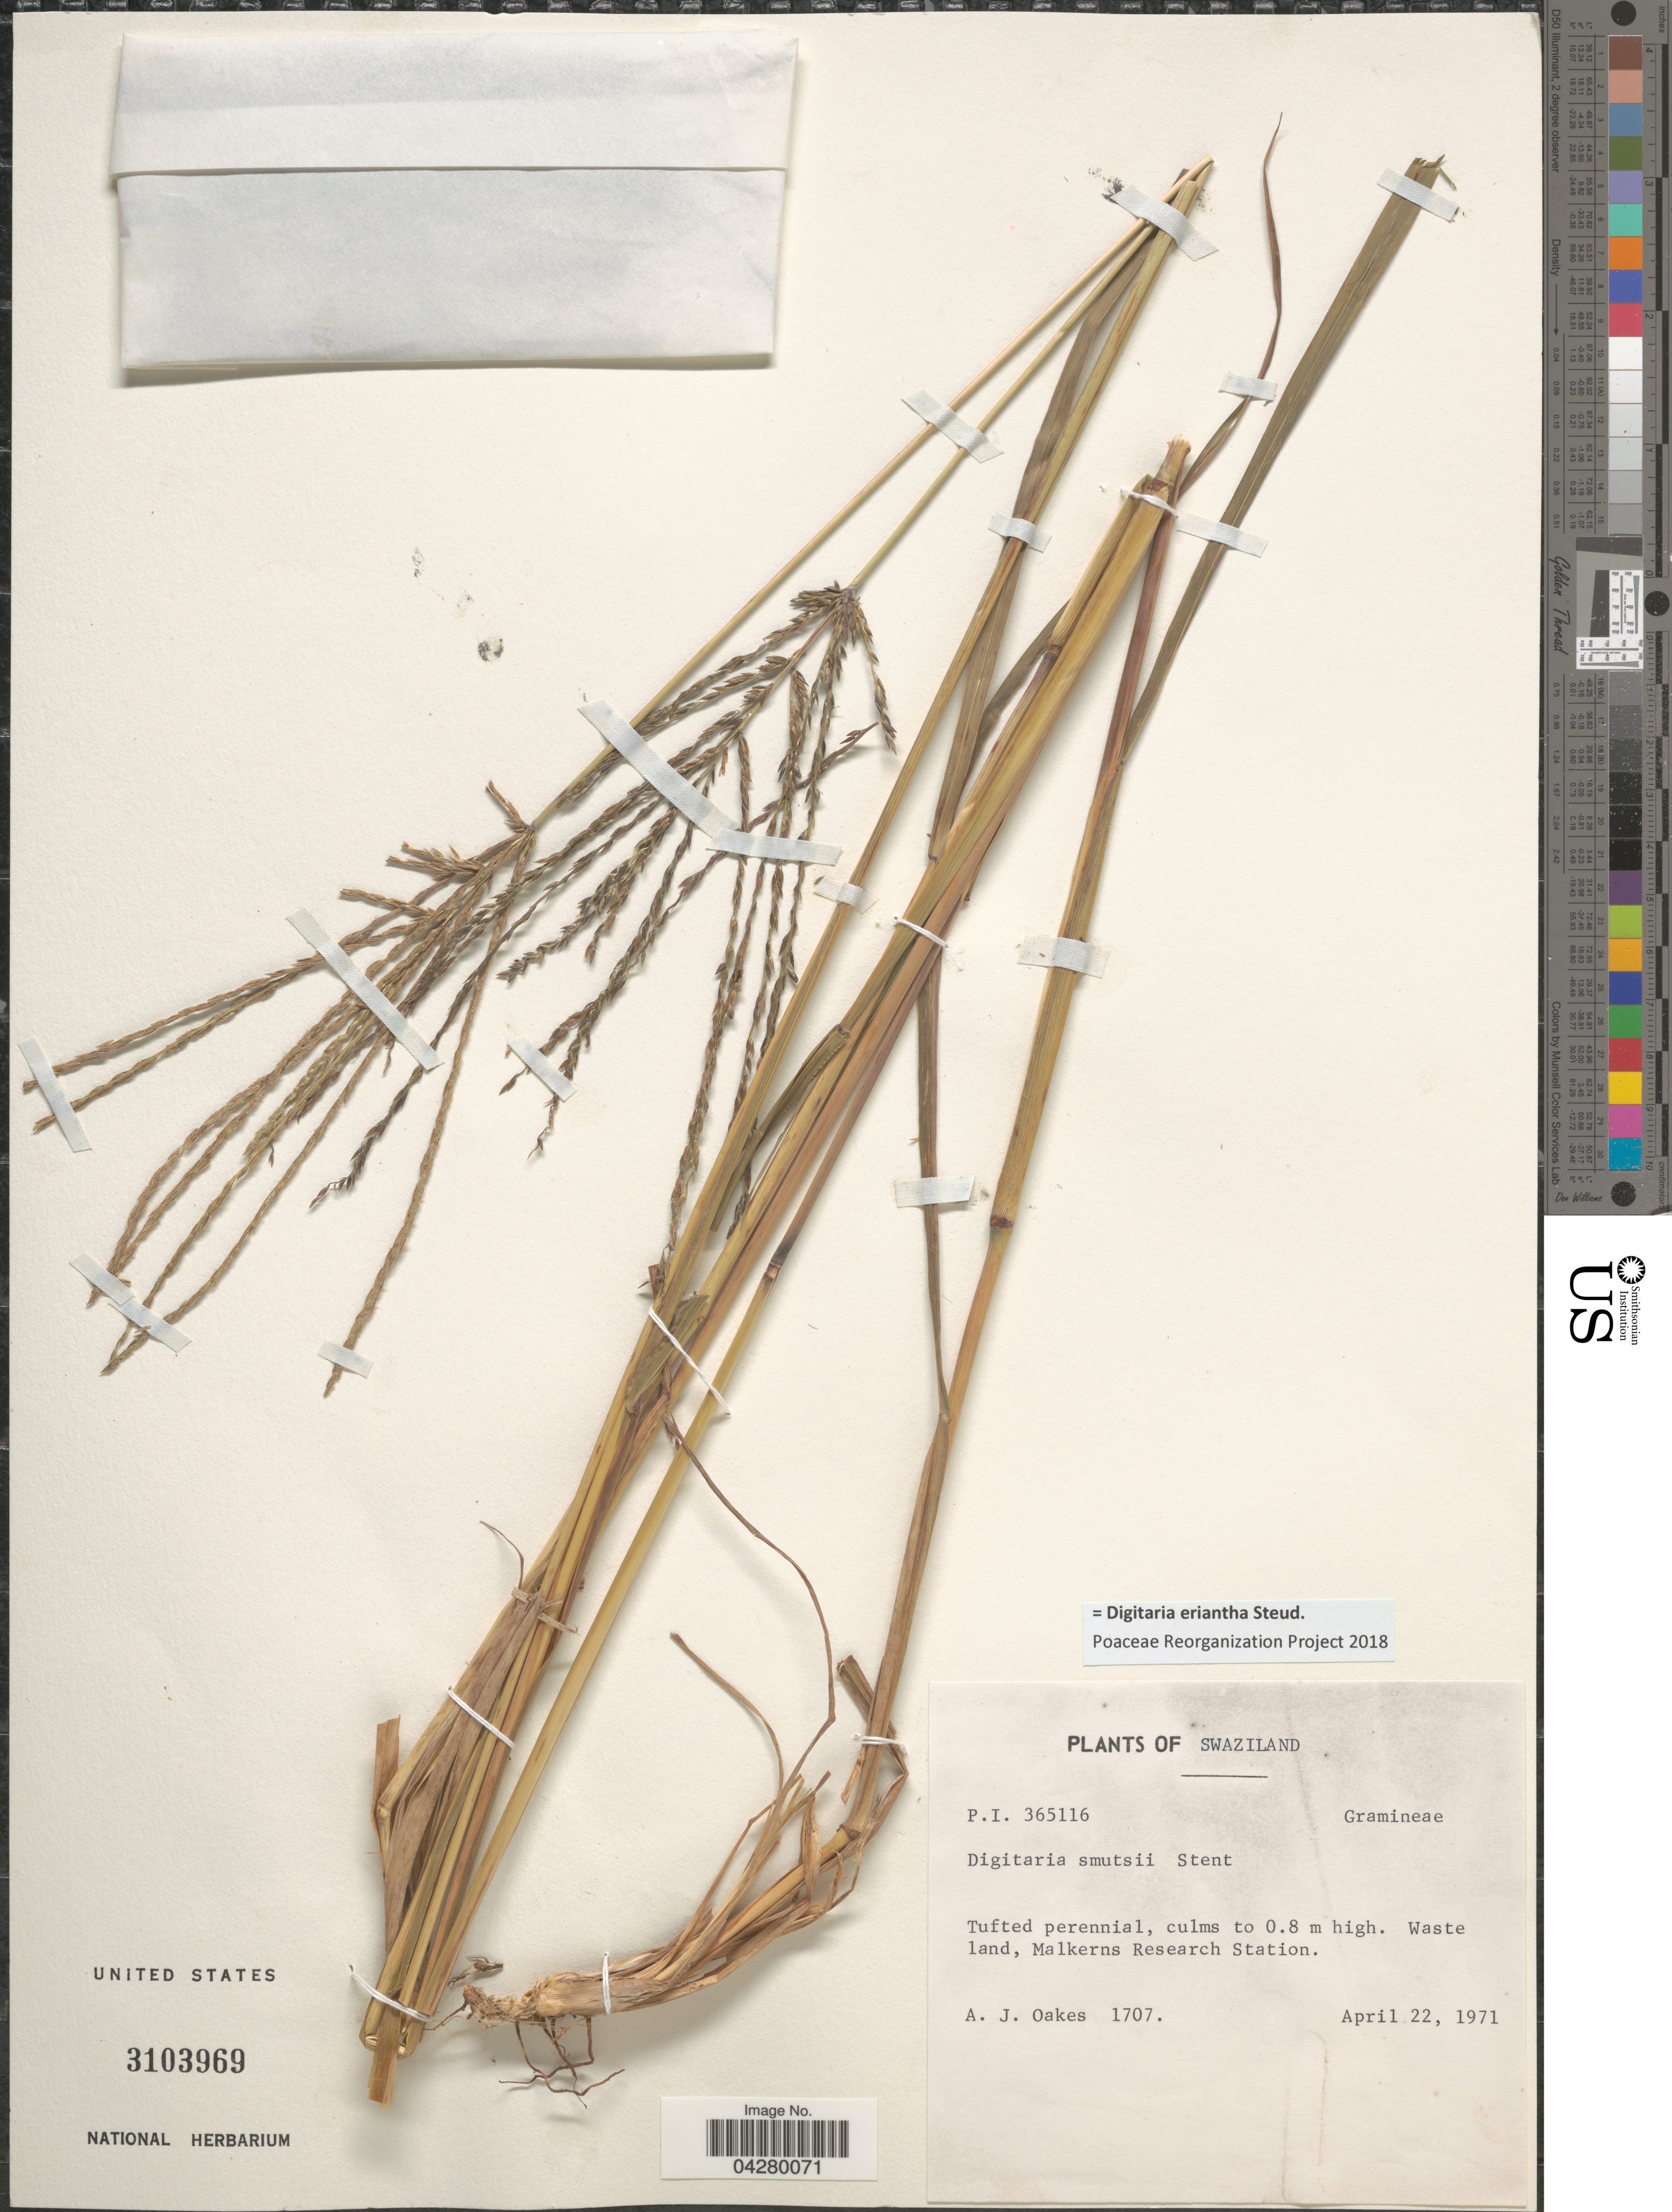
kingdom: Plantae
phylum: Tracheophyta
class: Liliopsida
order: Poales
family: Poaceae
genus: Digitaria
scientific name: Digitaria eriantha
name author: Steud.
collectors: A. Oakes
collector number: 1707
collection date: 1971-04-22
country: Eswatini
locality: Waste land, Malkerns Research Station.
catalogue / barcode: US 3103969